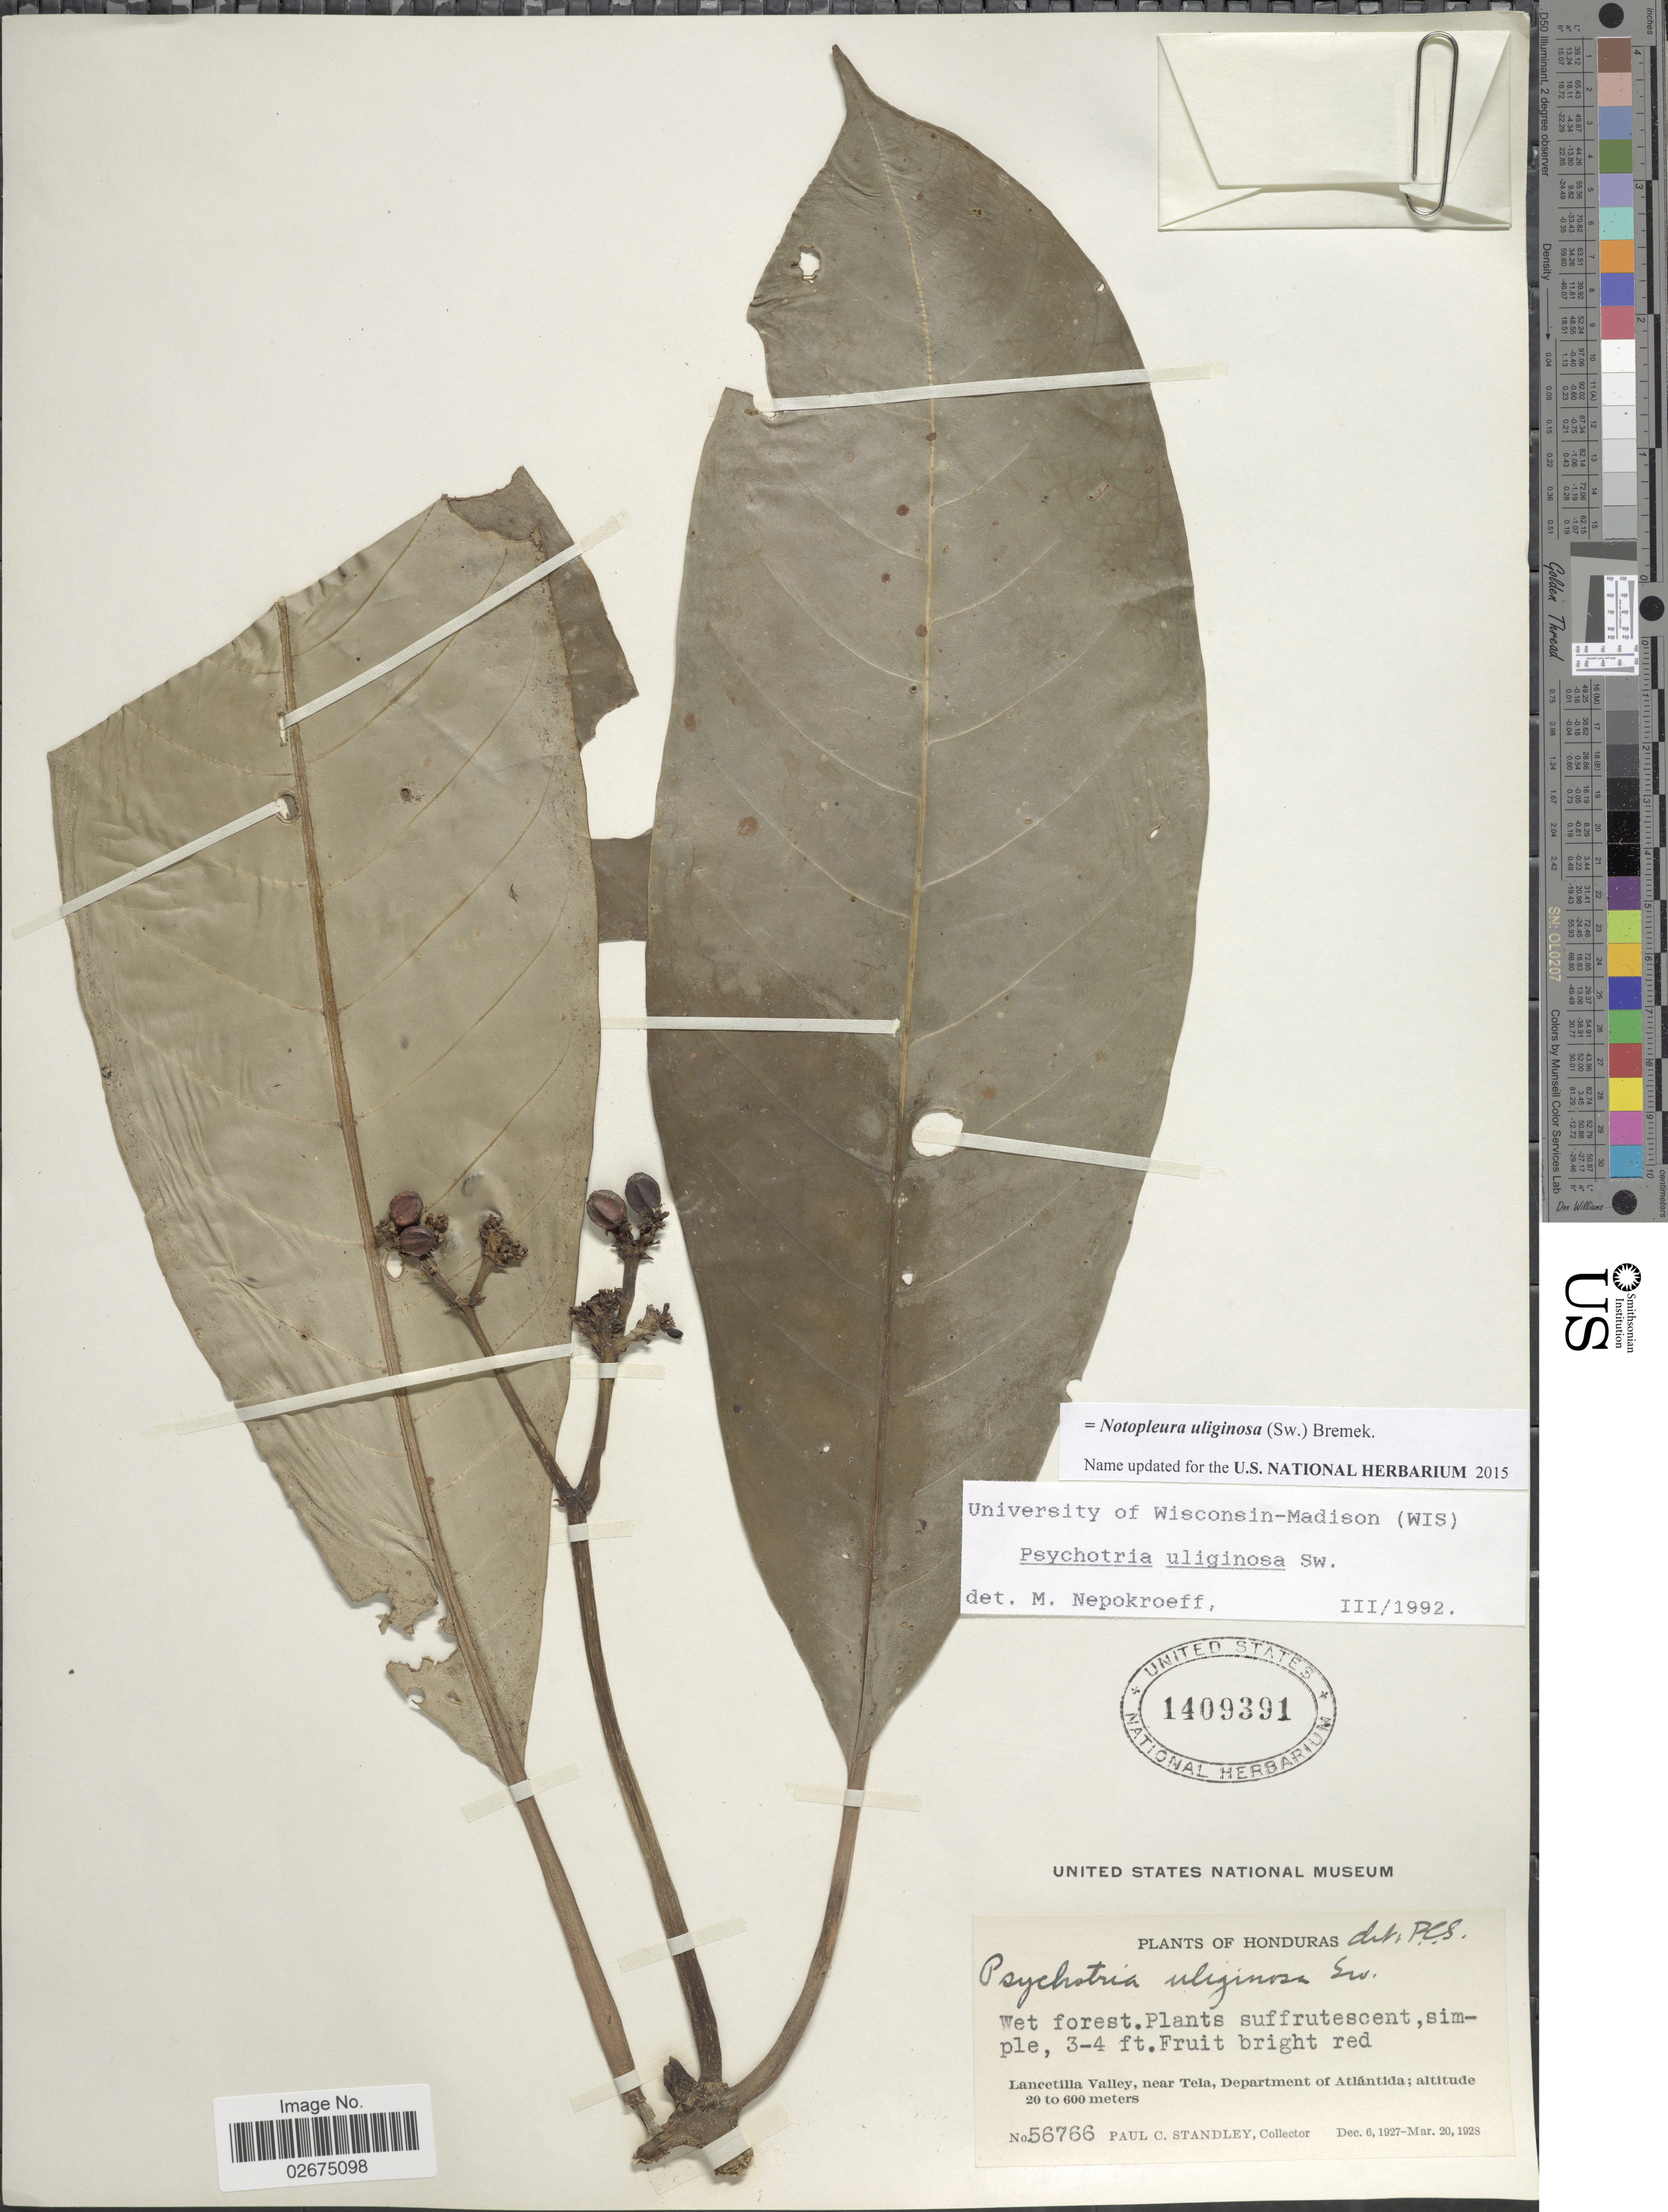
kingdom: Plantae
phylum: Tracheophyta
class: Magnoliopsida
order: Gentianales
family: Rubiaceae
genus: Notopleura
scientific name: Notopleura uliginosa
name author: (Sw.) Bremek.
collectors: P. C. Standley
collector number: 56766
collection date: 1927-12-06/1928-03-20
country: Honduras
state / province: Atlántida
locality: Lancetilla Valley, near Tela, Department of Atlantida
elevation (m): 20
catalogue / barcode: US 1409391